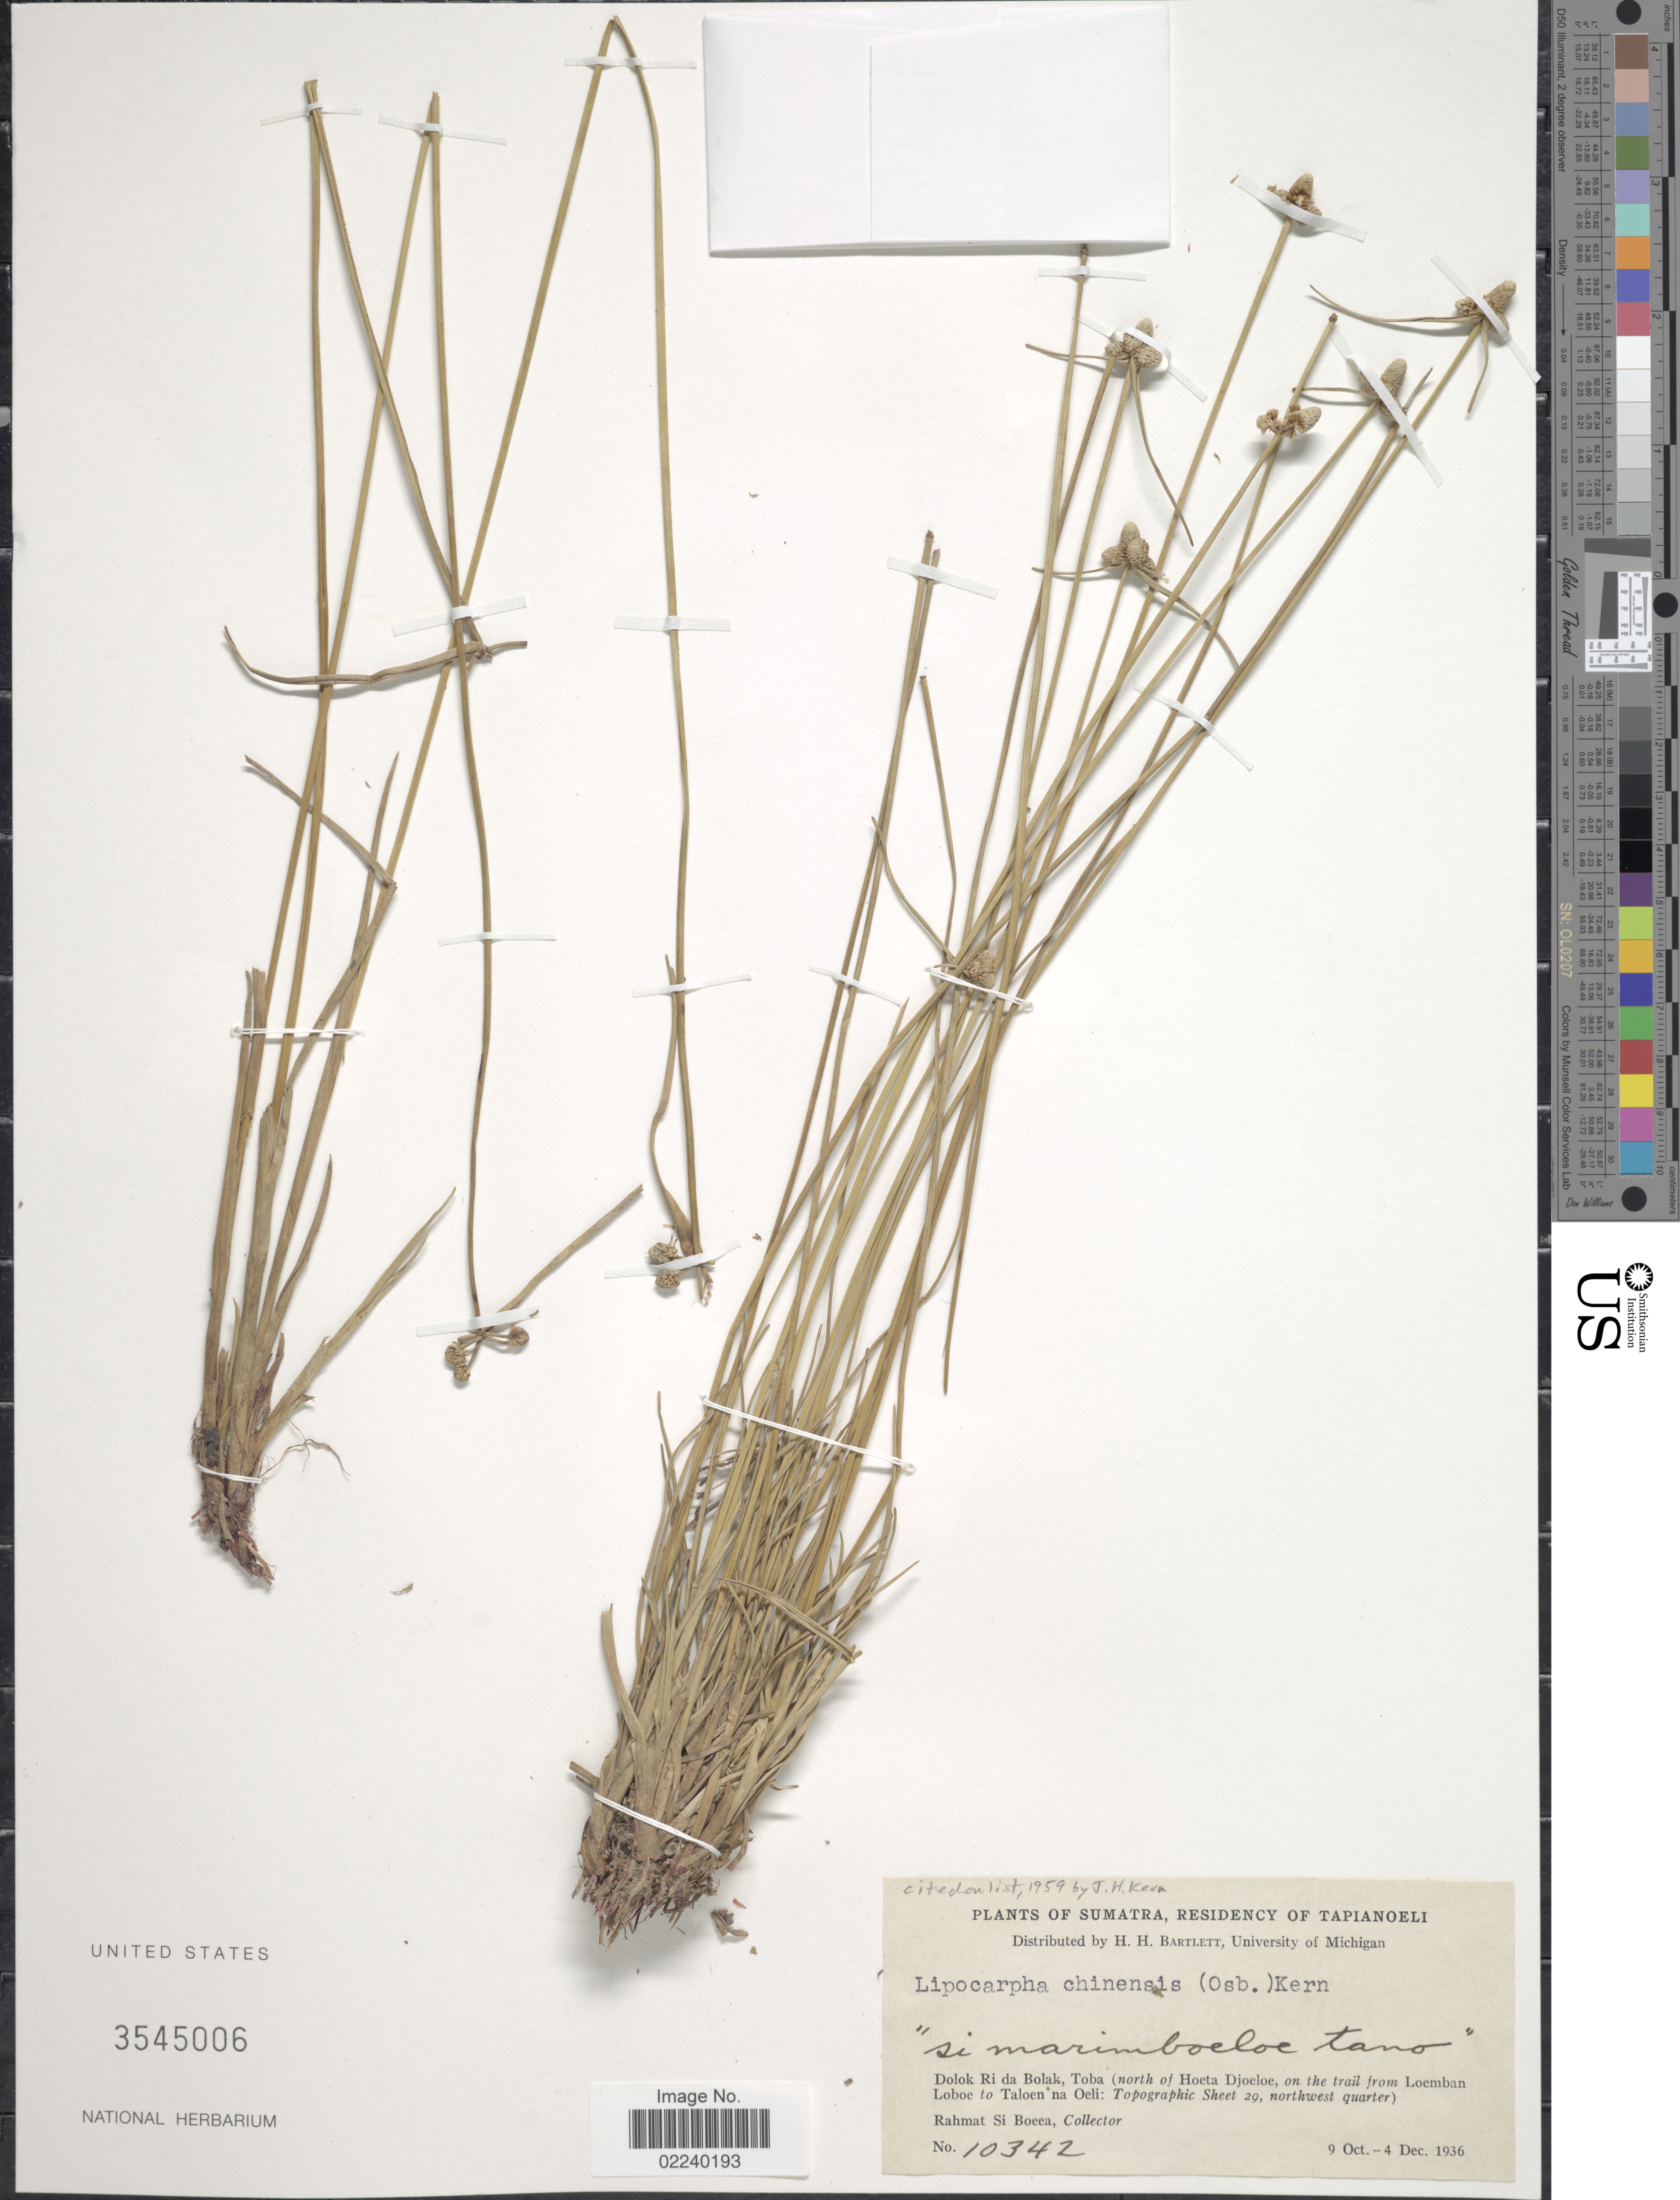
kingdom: Plantae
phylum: Tracheophyta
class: Liliopsida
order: Poales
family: Cyperaceae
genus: Cyperus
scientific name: Cyperus albescens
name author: (Steud.) Larridon & Govaerts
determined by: Strong, M. T., (US), Smithsonian Institution - National Museum of Natural History (UNITED STATES)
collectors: Rahmat Si Boeea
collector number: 10342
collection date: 1936-10-09/1936-12-04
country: Indonesia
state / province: Sumatra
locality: Residency of Tapianoeli, Dolok Ri Bolak, Toba (north of Hoeta Djoeloe, on the trail from Loemban Loboe to Taloen na Oeli: Topographic sheet 29, northwest quarter)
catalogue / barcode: US 3545006